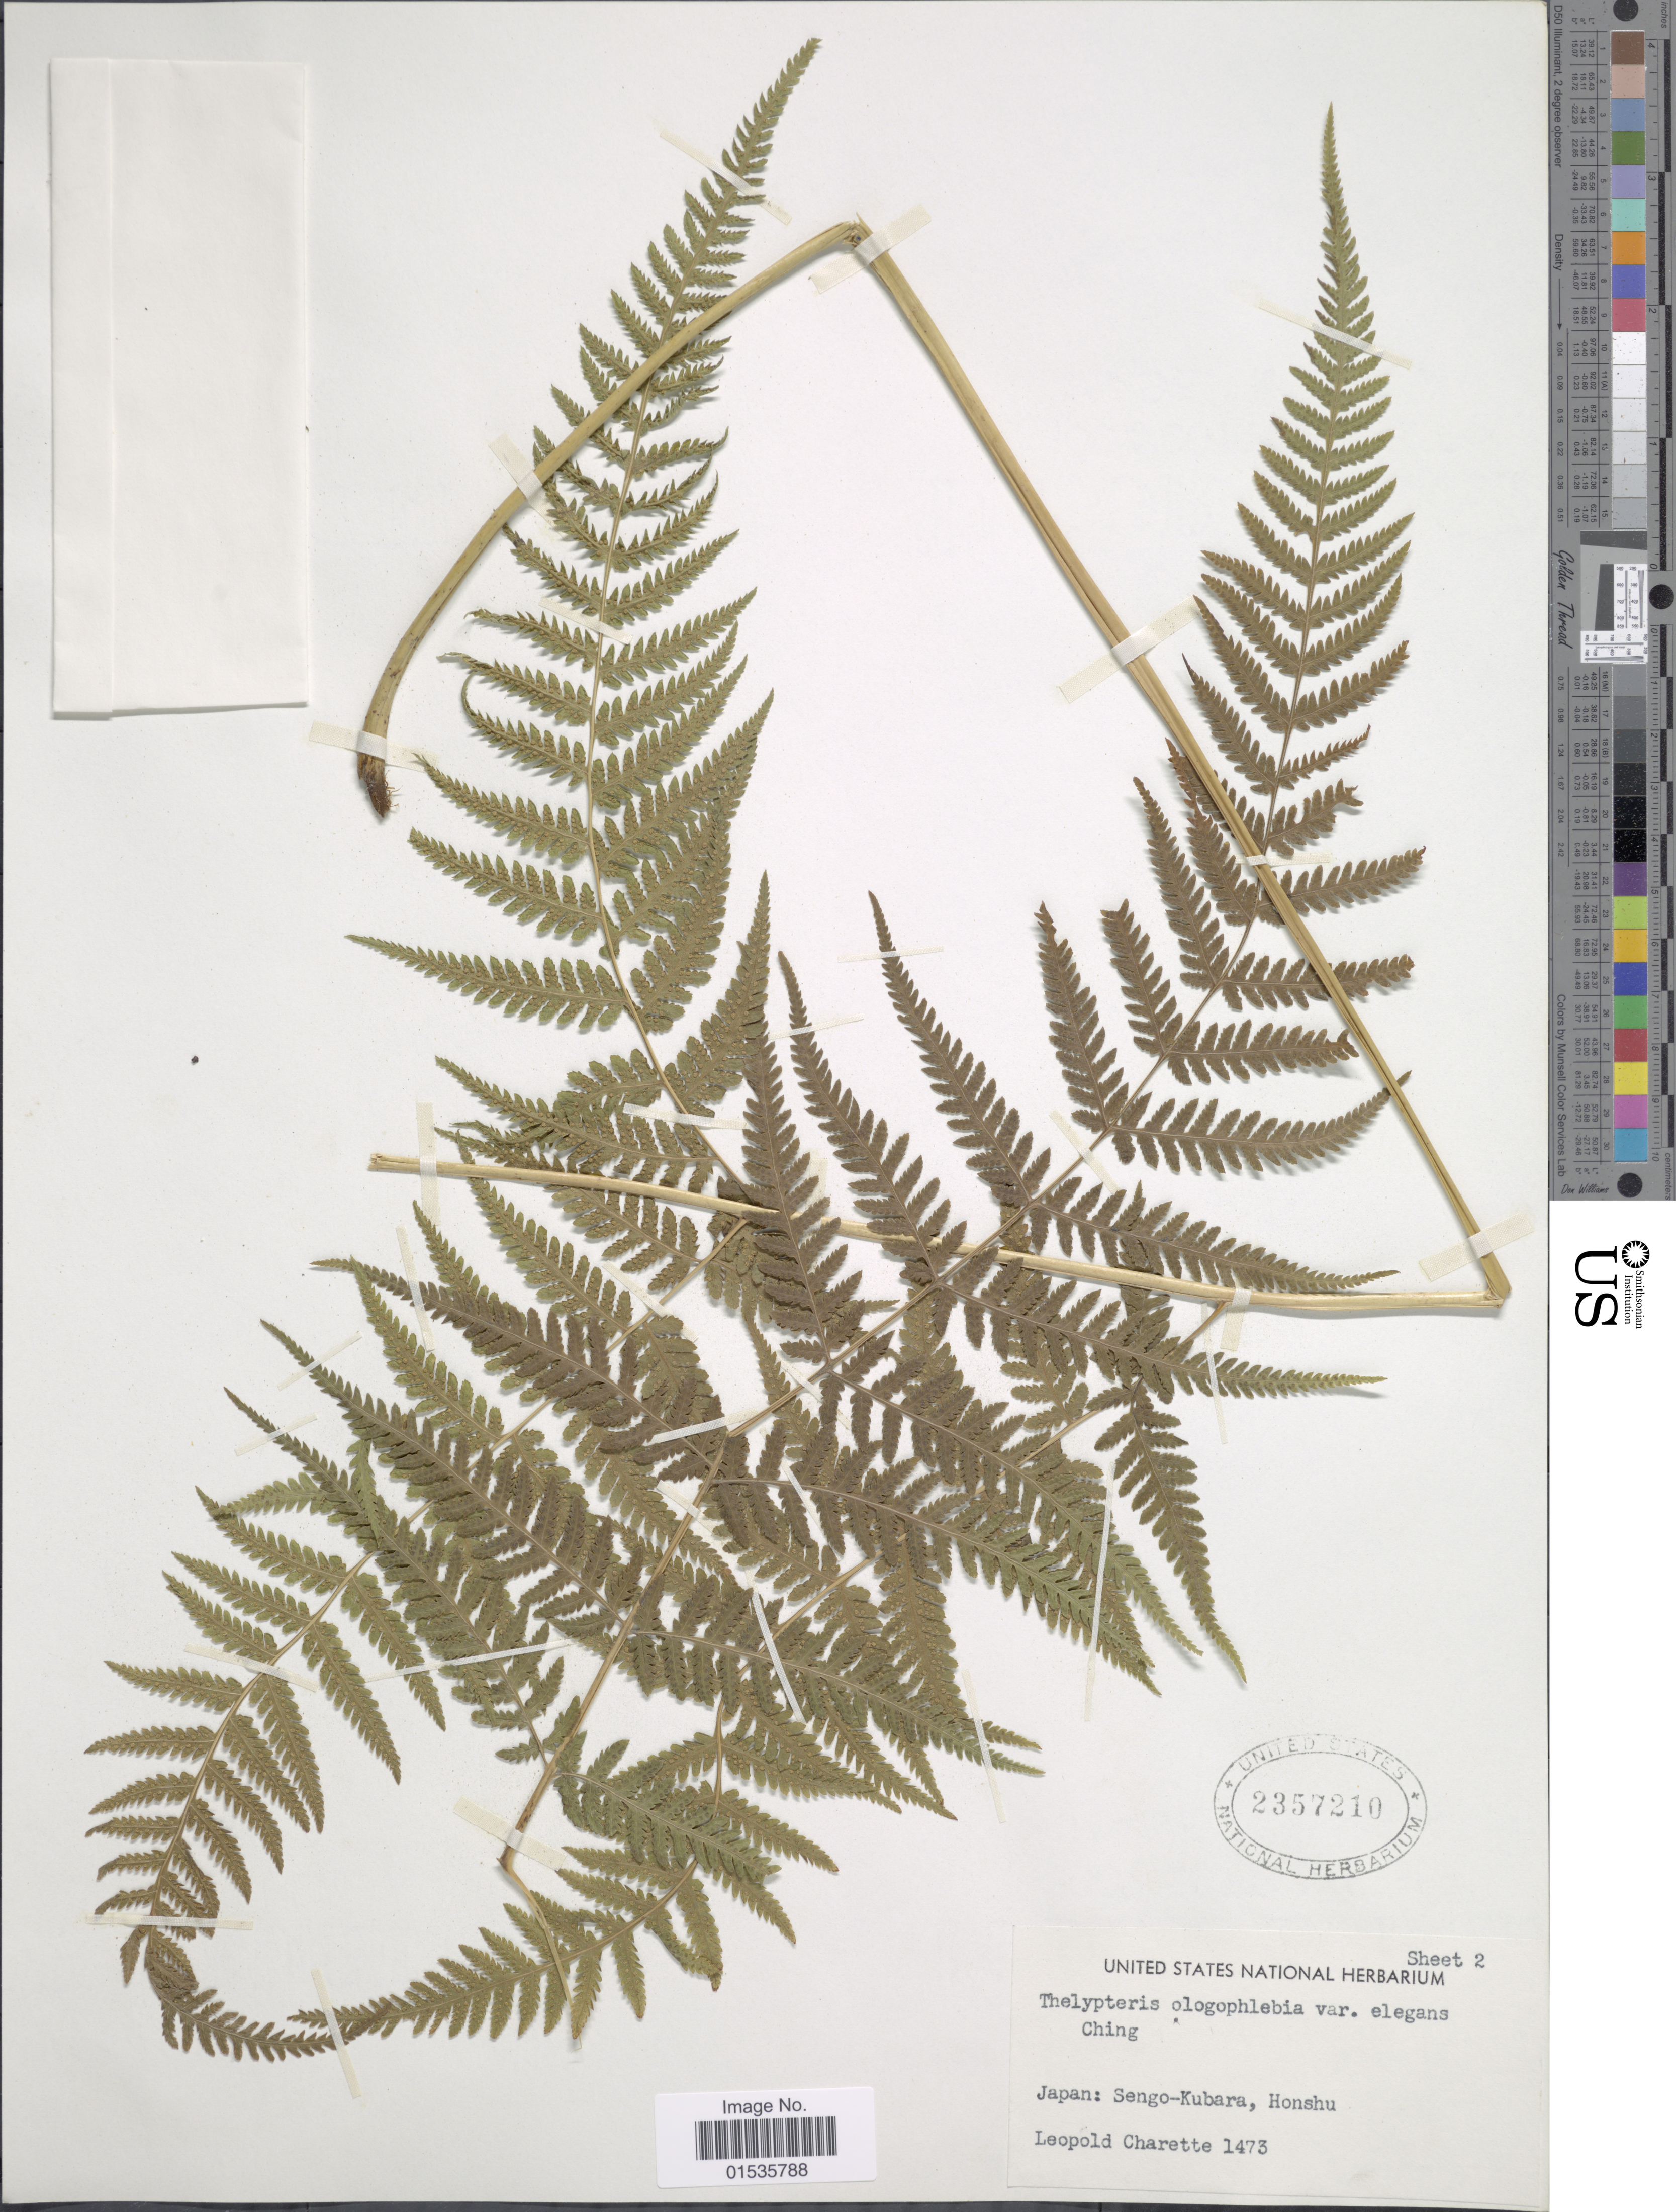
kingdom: Plantae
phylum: Tracheophyta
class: Polypodiopsida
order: Polypodiales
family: Thelypteridaceae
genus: Macrothelypteris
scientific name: Macrothelypteris oligophlebia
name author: (Baker) Ching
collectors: L. A. Charette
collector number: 1473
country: Japan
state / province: Yamaguti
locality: Japan: Sengo-Kubara, Honshu.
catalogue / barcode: US 2357210